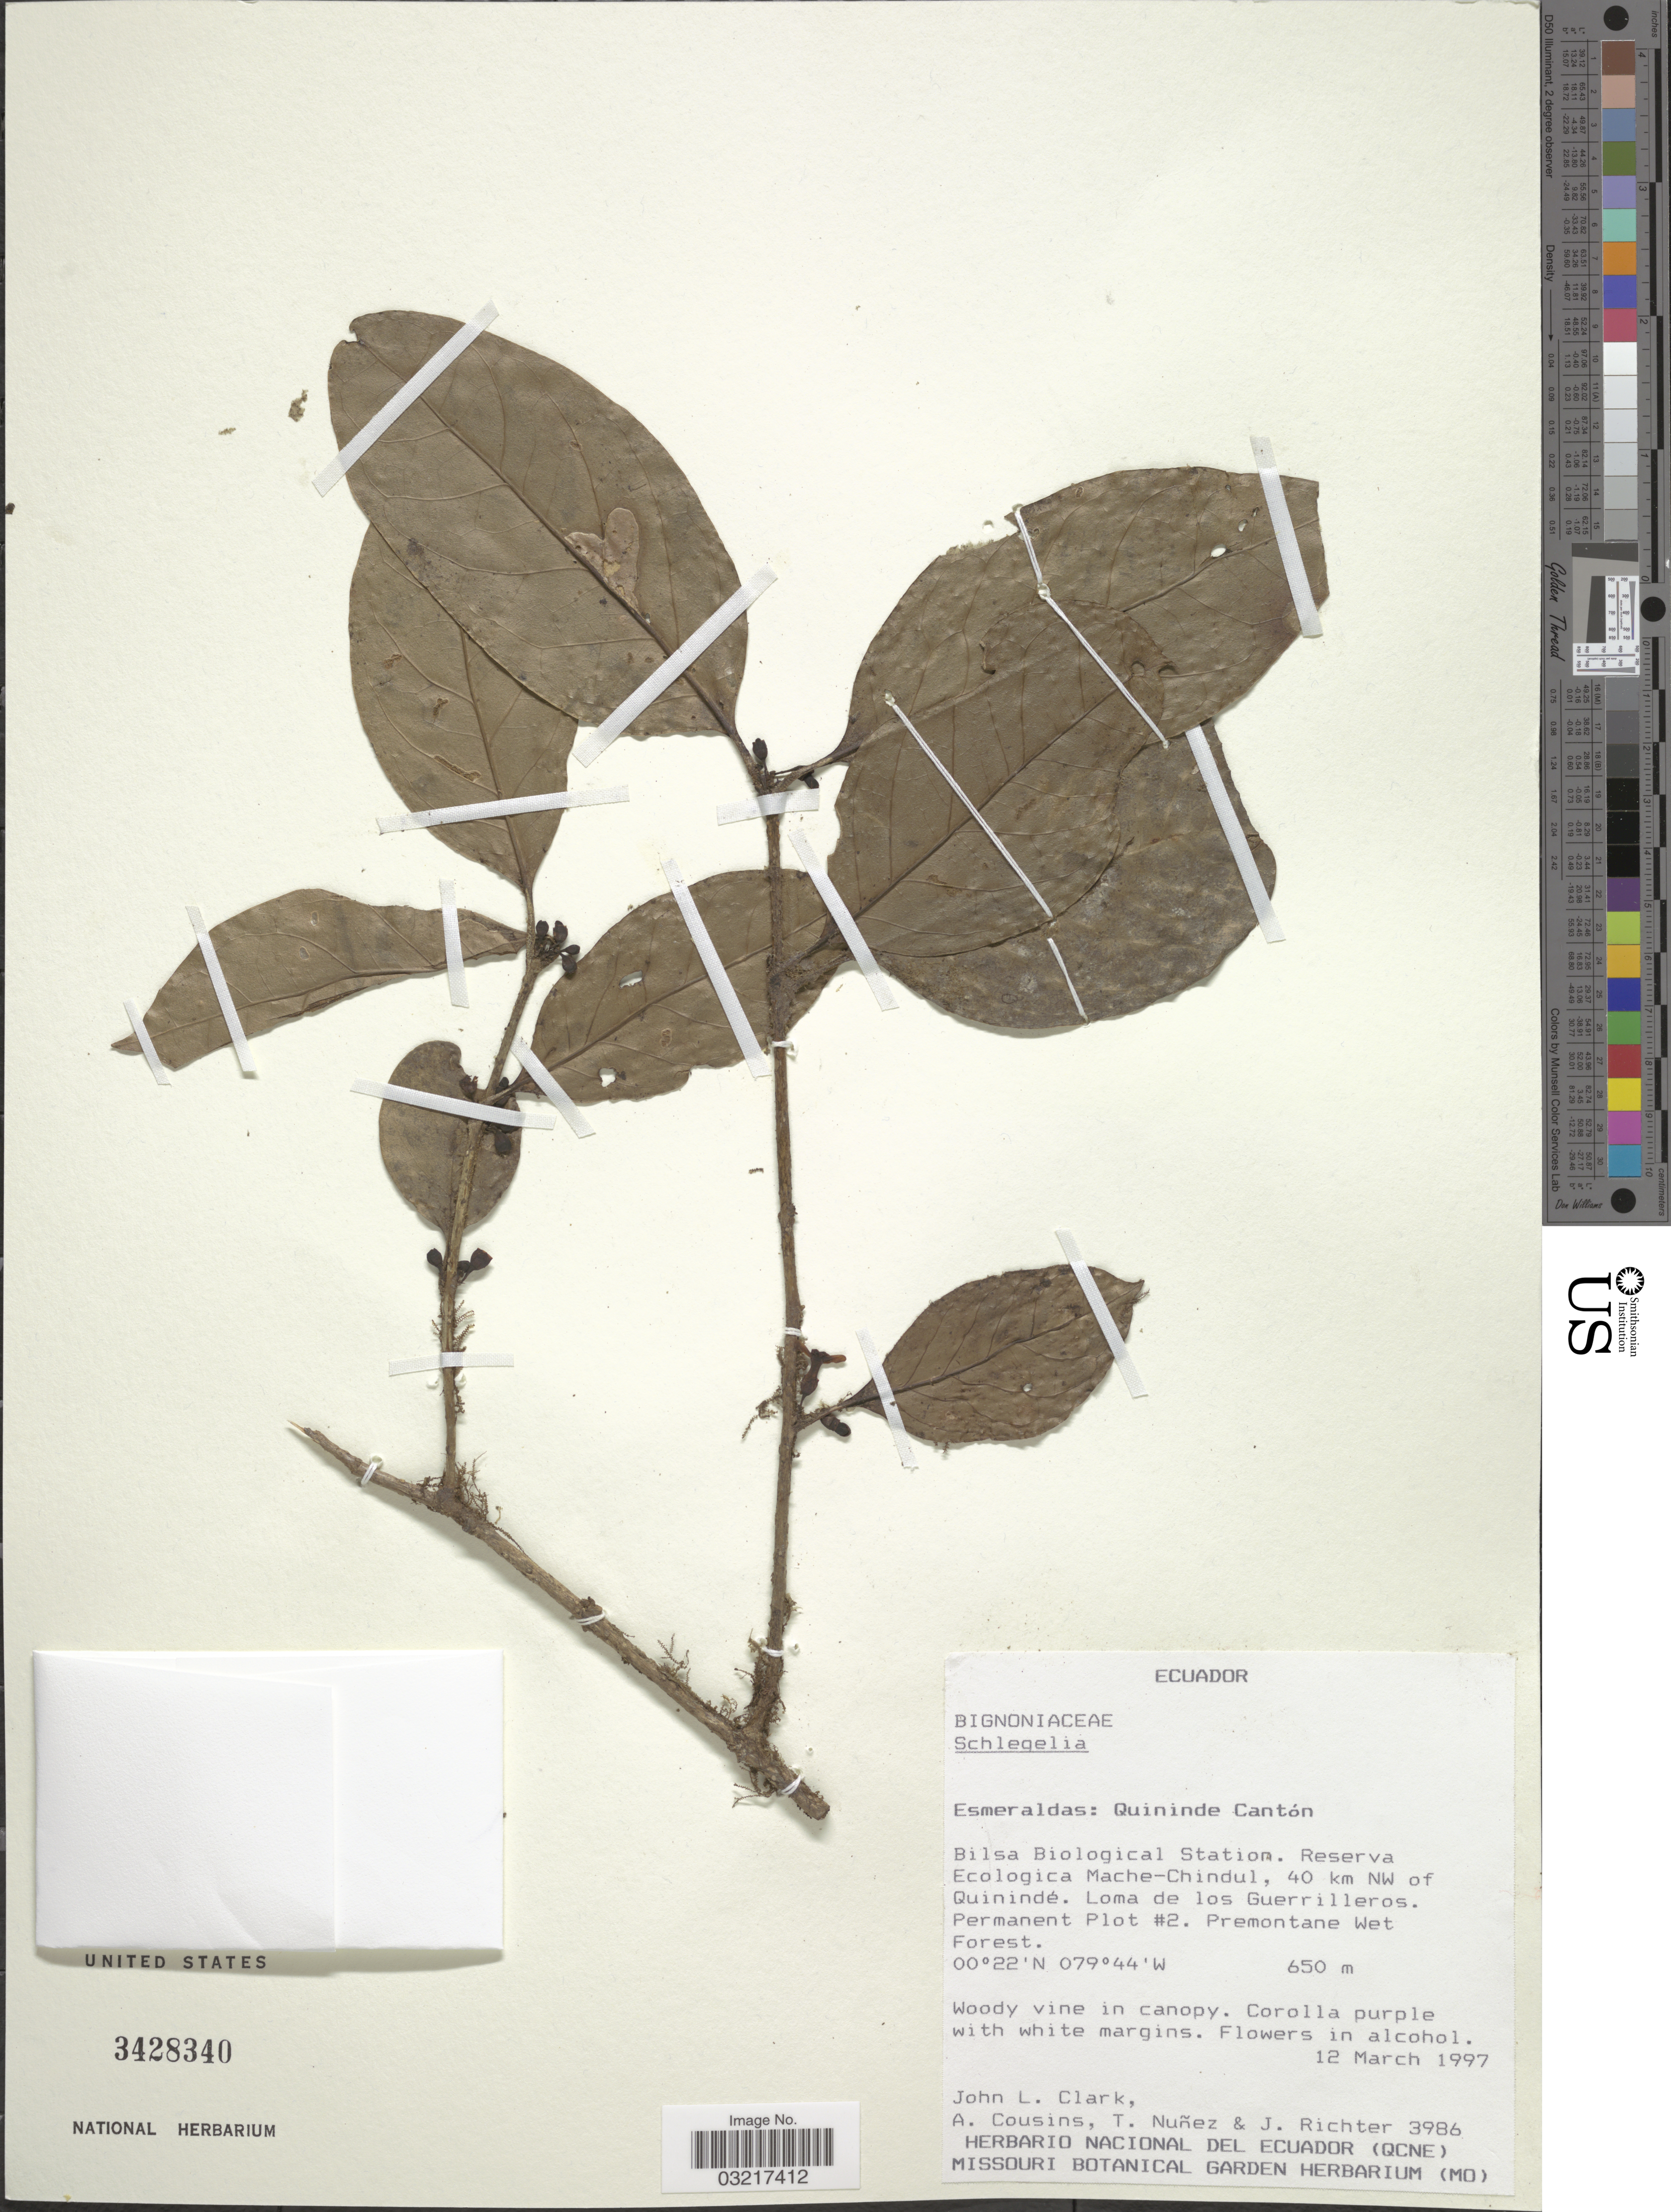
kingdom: Plantae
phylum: Tracheophyta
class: Magnoliopsida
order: Lamiales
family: Schlegeliaceae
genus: Schlegelia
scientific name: Schlegelia sp.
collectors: J. L. Clark, A. Cousins, T. Núñez & J. Richter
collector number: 3986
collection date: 1997-03-12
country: Ecuador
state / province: Esmeraldas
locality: Quininde Cantón. Bilsa Biological Station. Reserva Ecologica Mache-Chindul, 40 km NW of Quinindé. Loma de los Guerrilleros. Permanent Plot #2. Promontane Wet Forest.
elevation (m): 650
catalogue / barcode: US 3428340